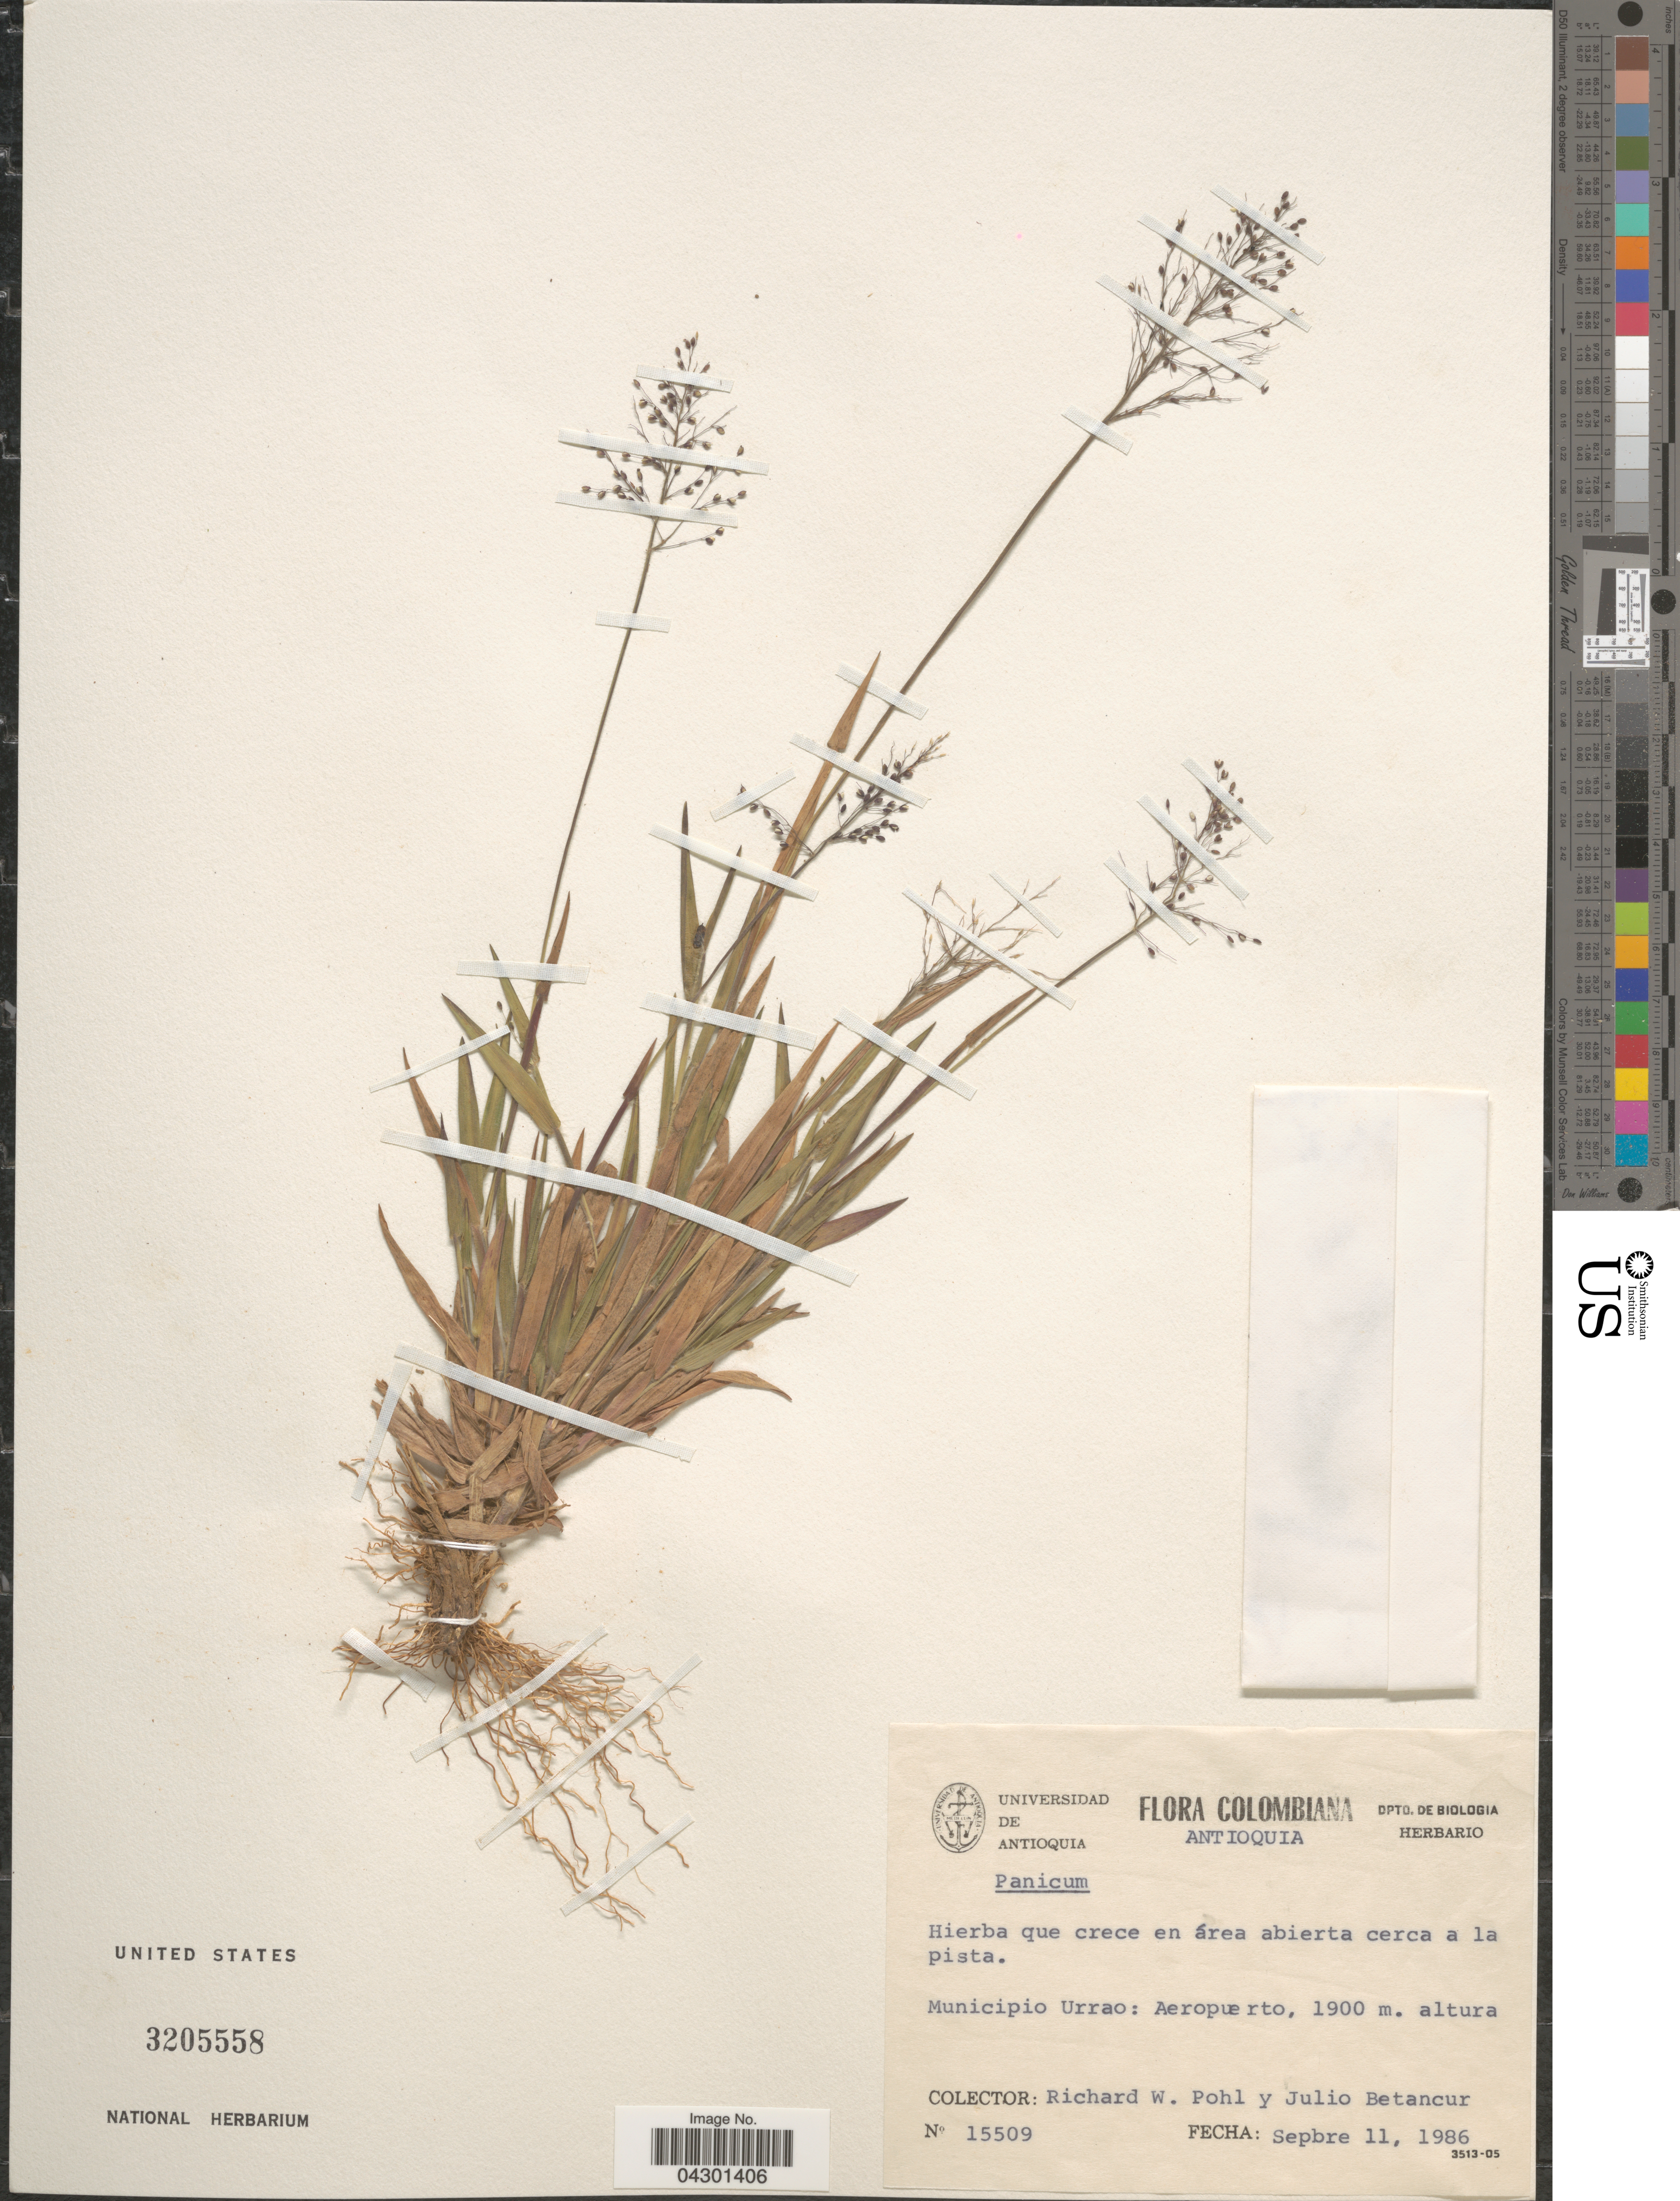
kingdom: Plantae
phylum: Tracheophyta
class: Liliopsida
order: Poales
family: Poaceae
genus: Panicum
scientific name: Panicum sp.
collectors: R. W. Pohl & J. Betancur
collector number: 15509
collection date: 1986-09-11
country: Colombia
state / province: Antioquia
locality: Municipio Urrao: Aeropuerto.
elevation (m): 1900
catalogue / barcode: US 3205558